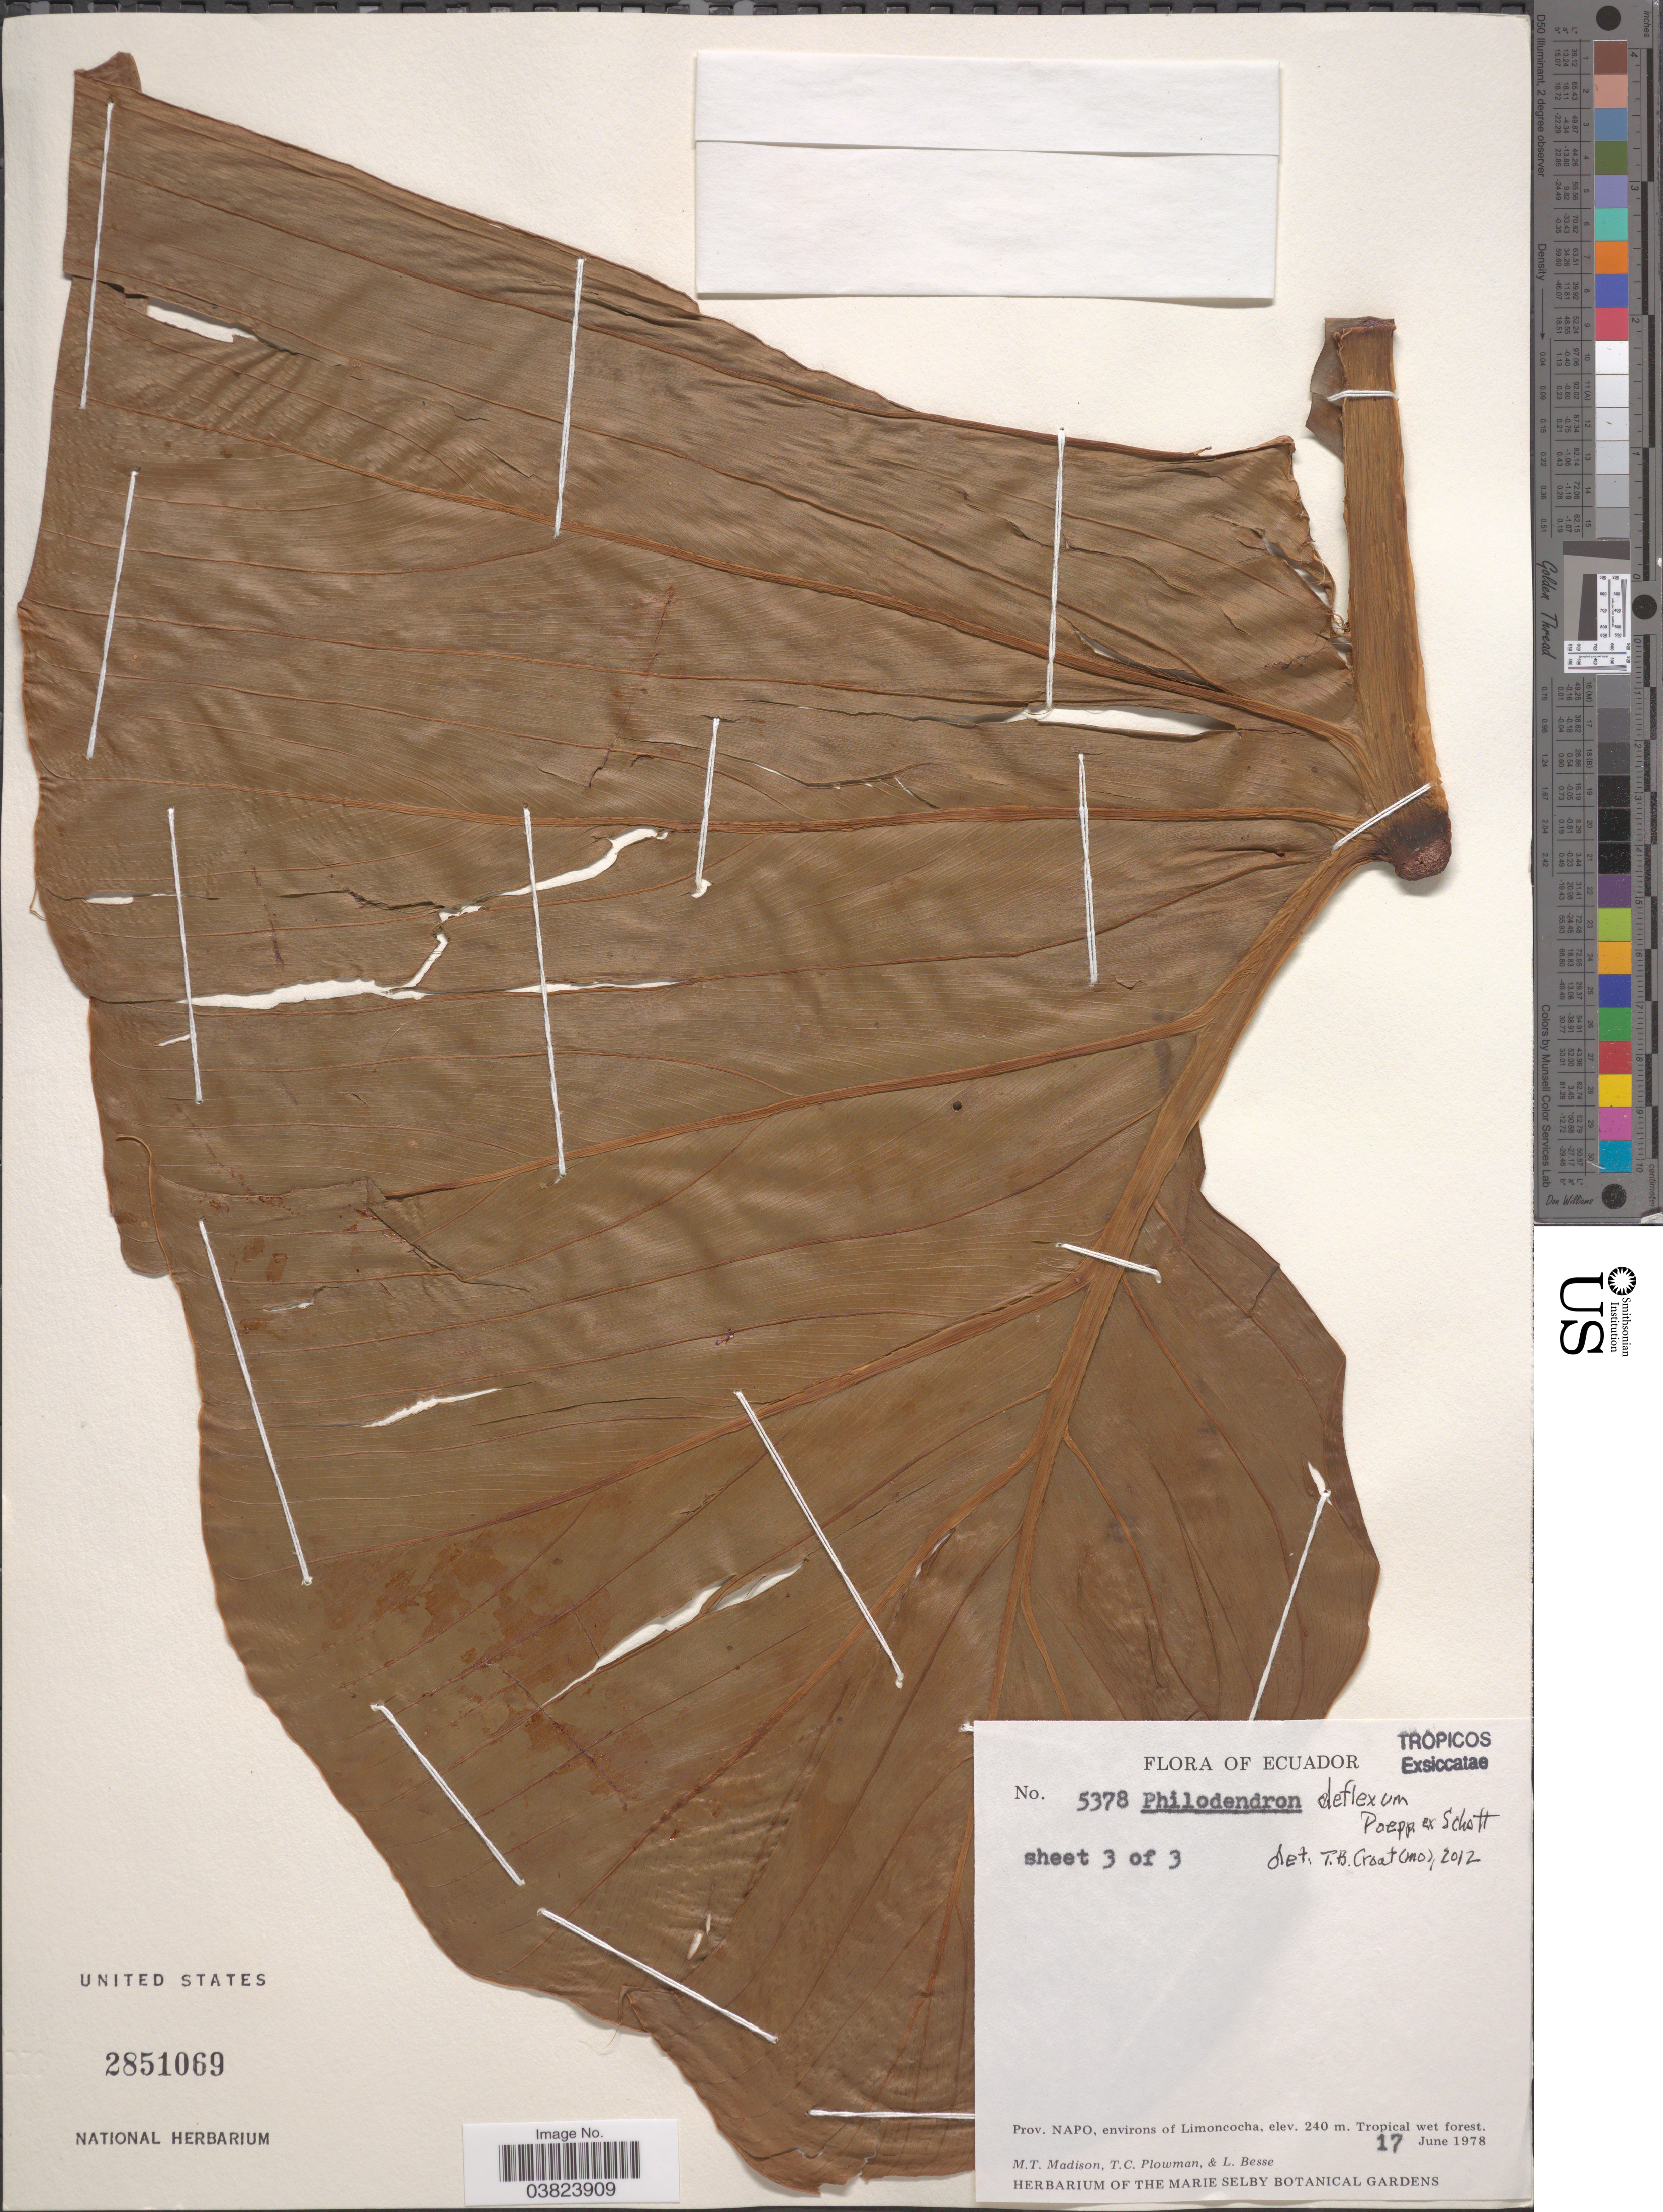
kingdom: Plantae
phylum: Tracheophyta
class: Liliopsida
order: Alismatales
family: Araceae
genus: Philodendron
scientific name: Philodendron deflexum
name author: Poepp. ex Schott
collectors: M. T. Madison, T. Plowman & L. Besse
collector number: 5378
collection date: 1978-06-17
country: Ecuador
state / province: Napo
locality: Environs of Limoncocha.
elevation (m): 240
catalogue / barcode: US 2851069